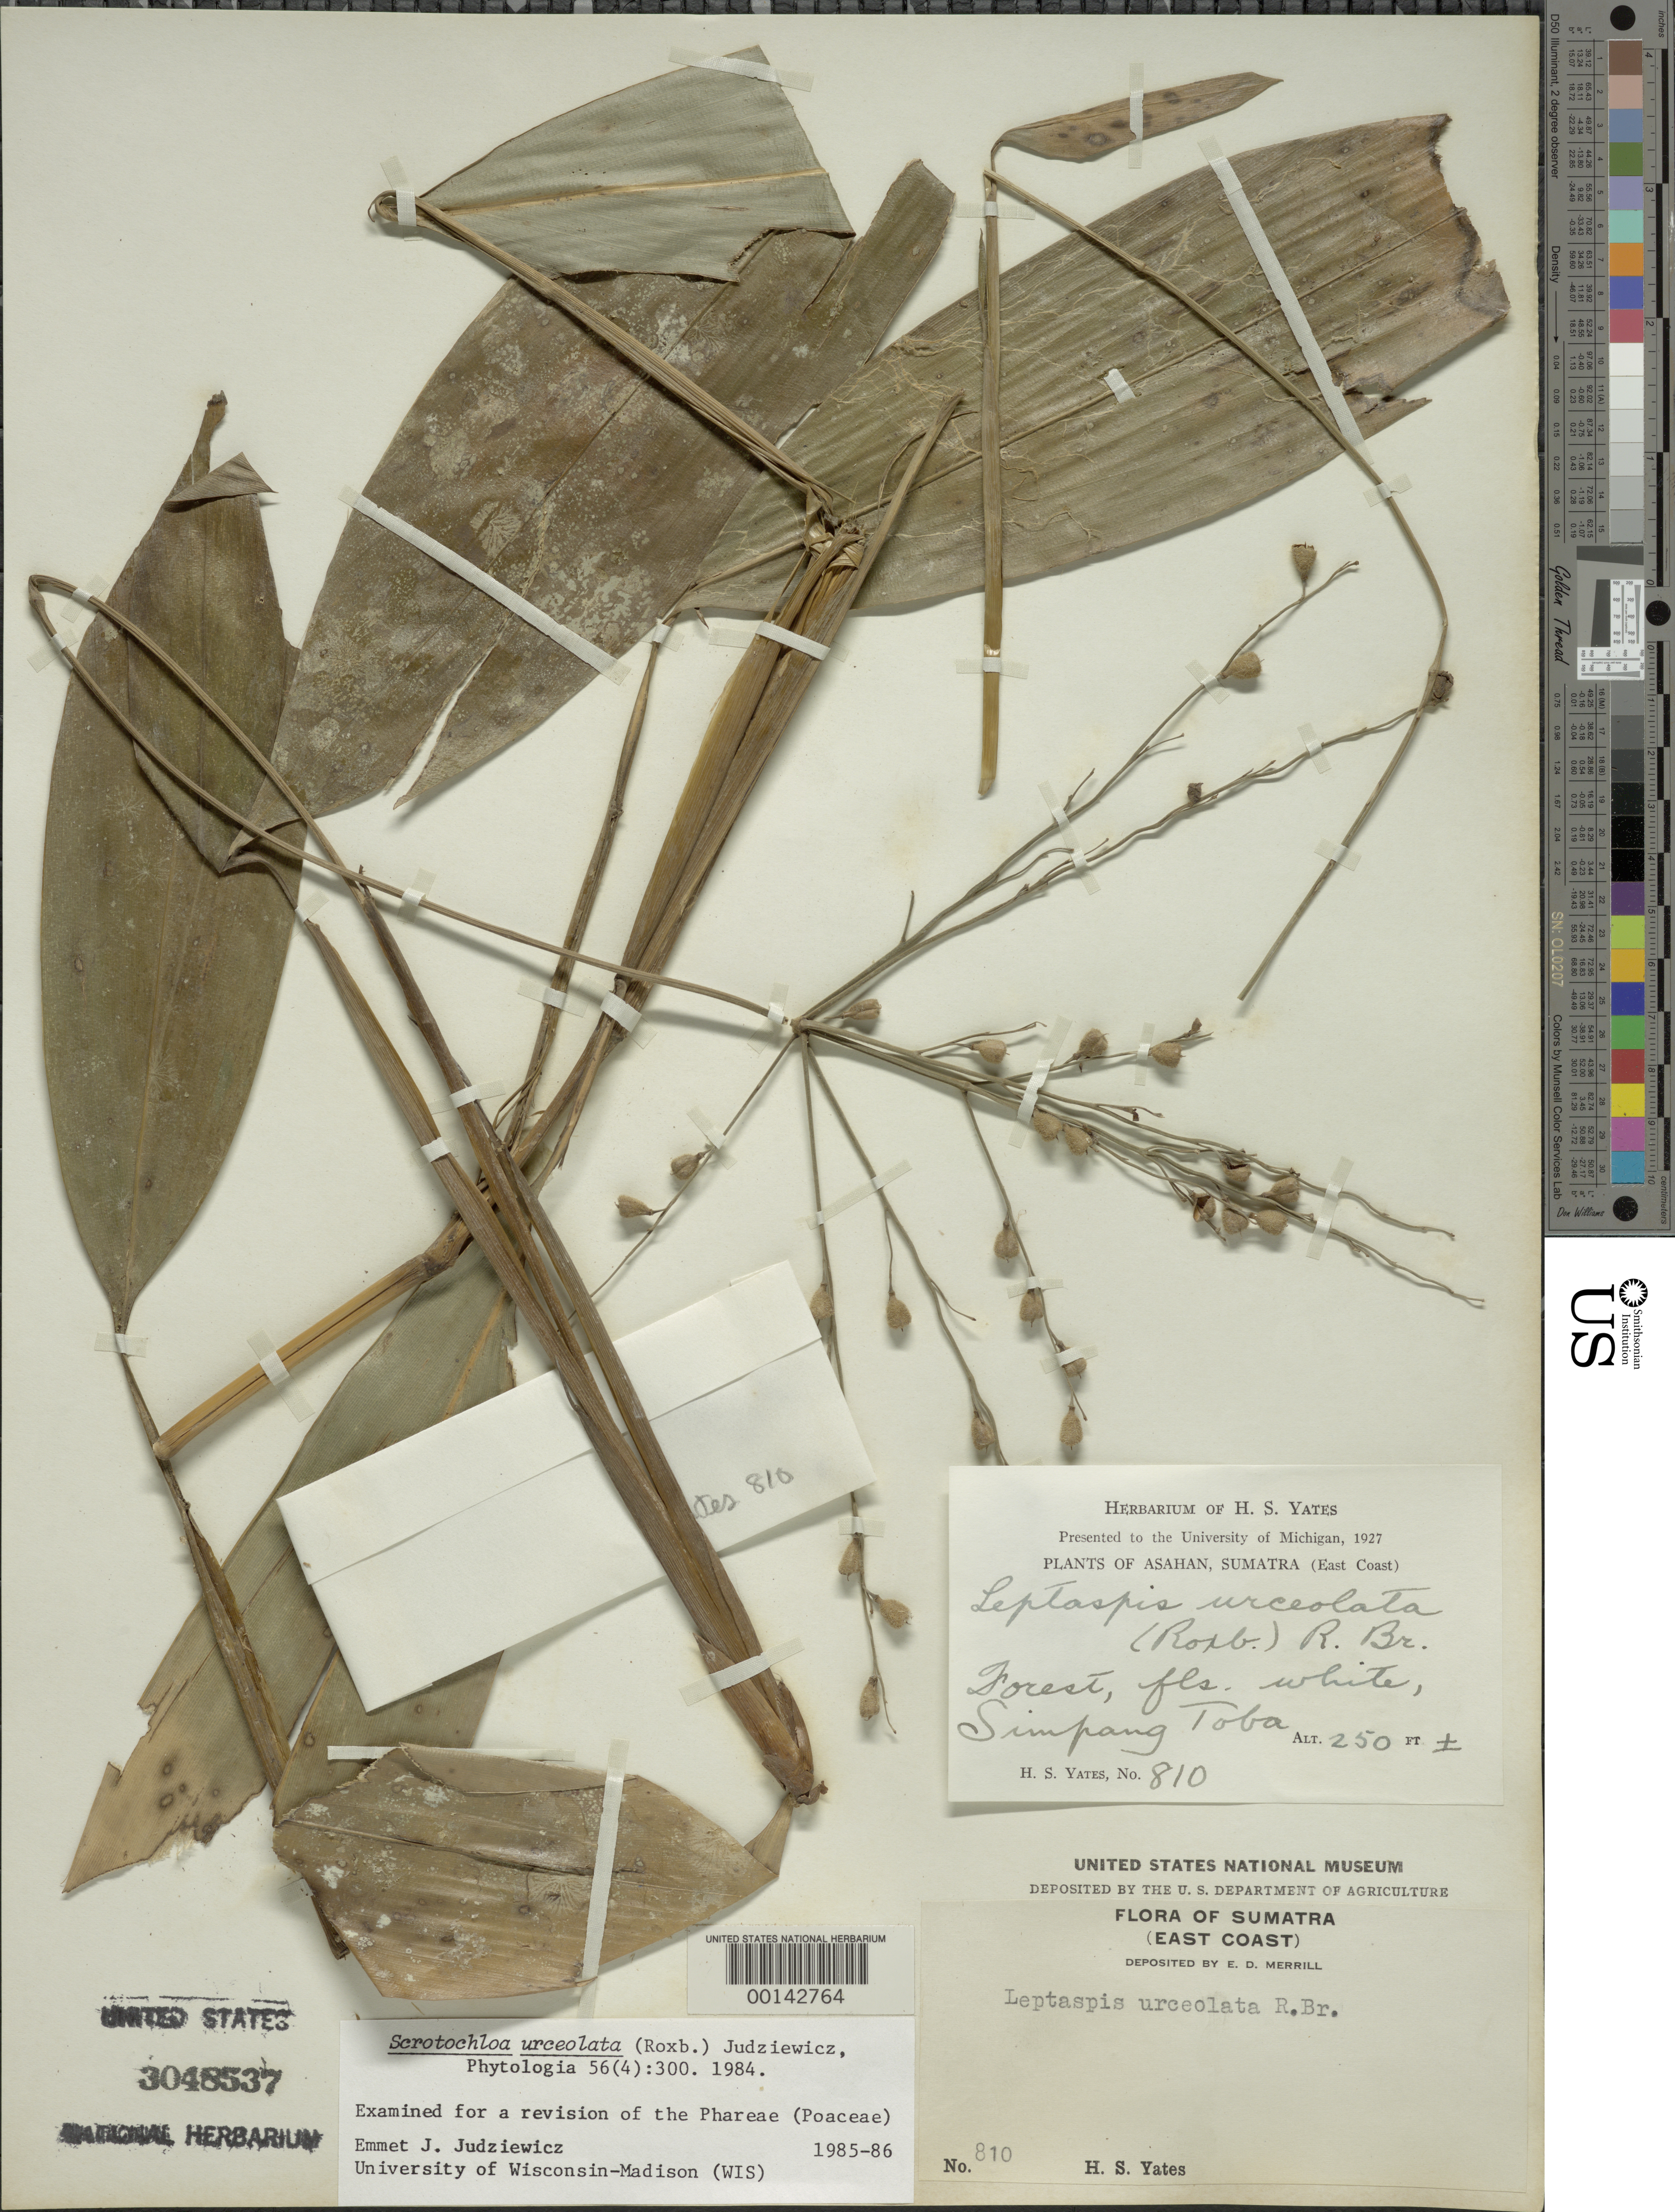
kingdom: Plantae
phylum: Tracheophyta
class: Liliopsida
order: Poales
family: Poaceae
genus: Scrotochloa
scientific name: Scrotochloa urceolata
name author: (Roxb.) Judz.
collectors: H. S. Yates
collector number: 810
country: Indonesia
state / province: Sumatra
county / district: Aceh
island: Sumatra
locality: Asahan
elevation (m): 76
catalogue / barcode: US 3048537